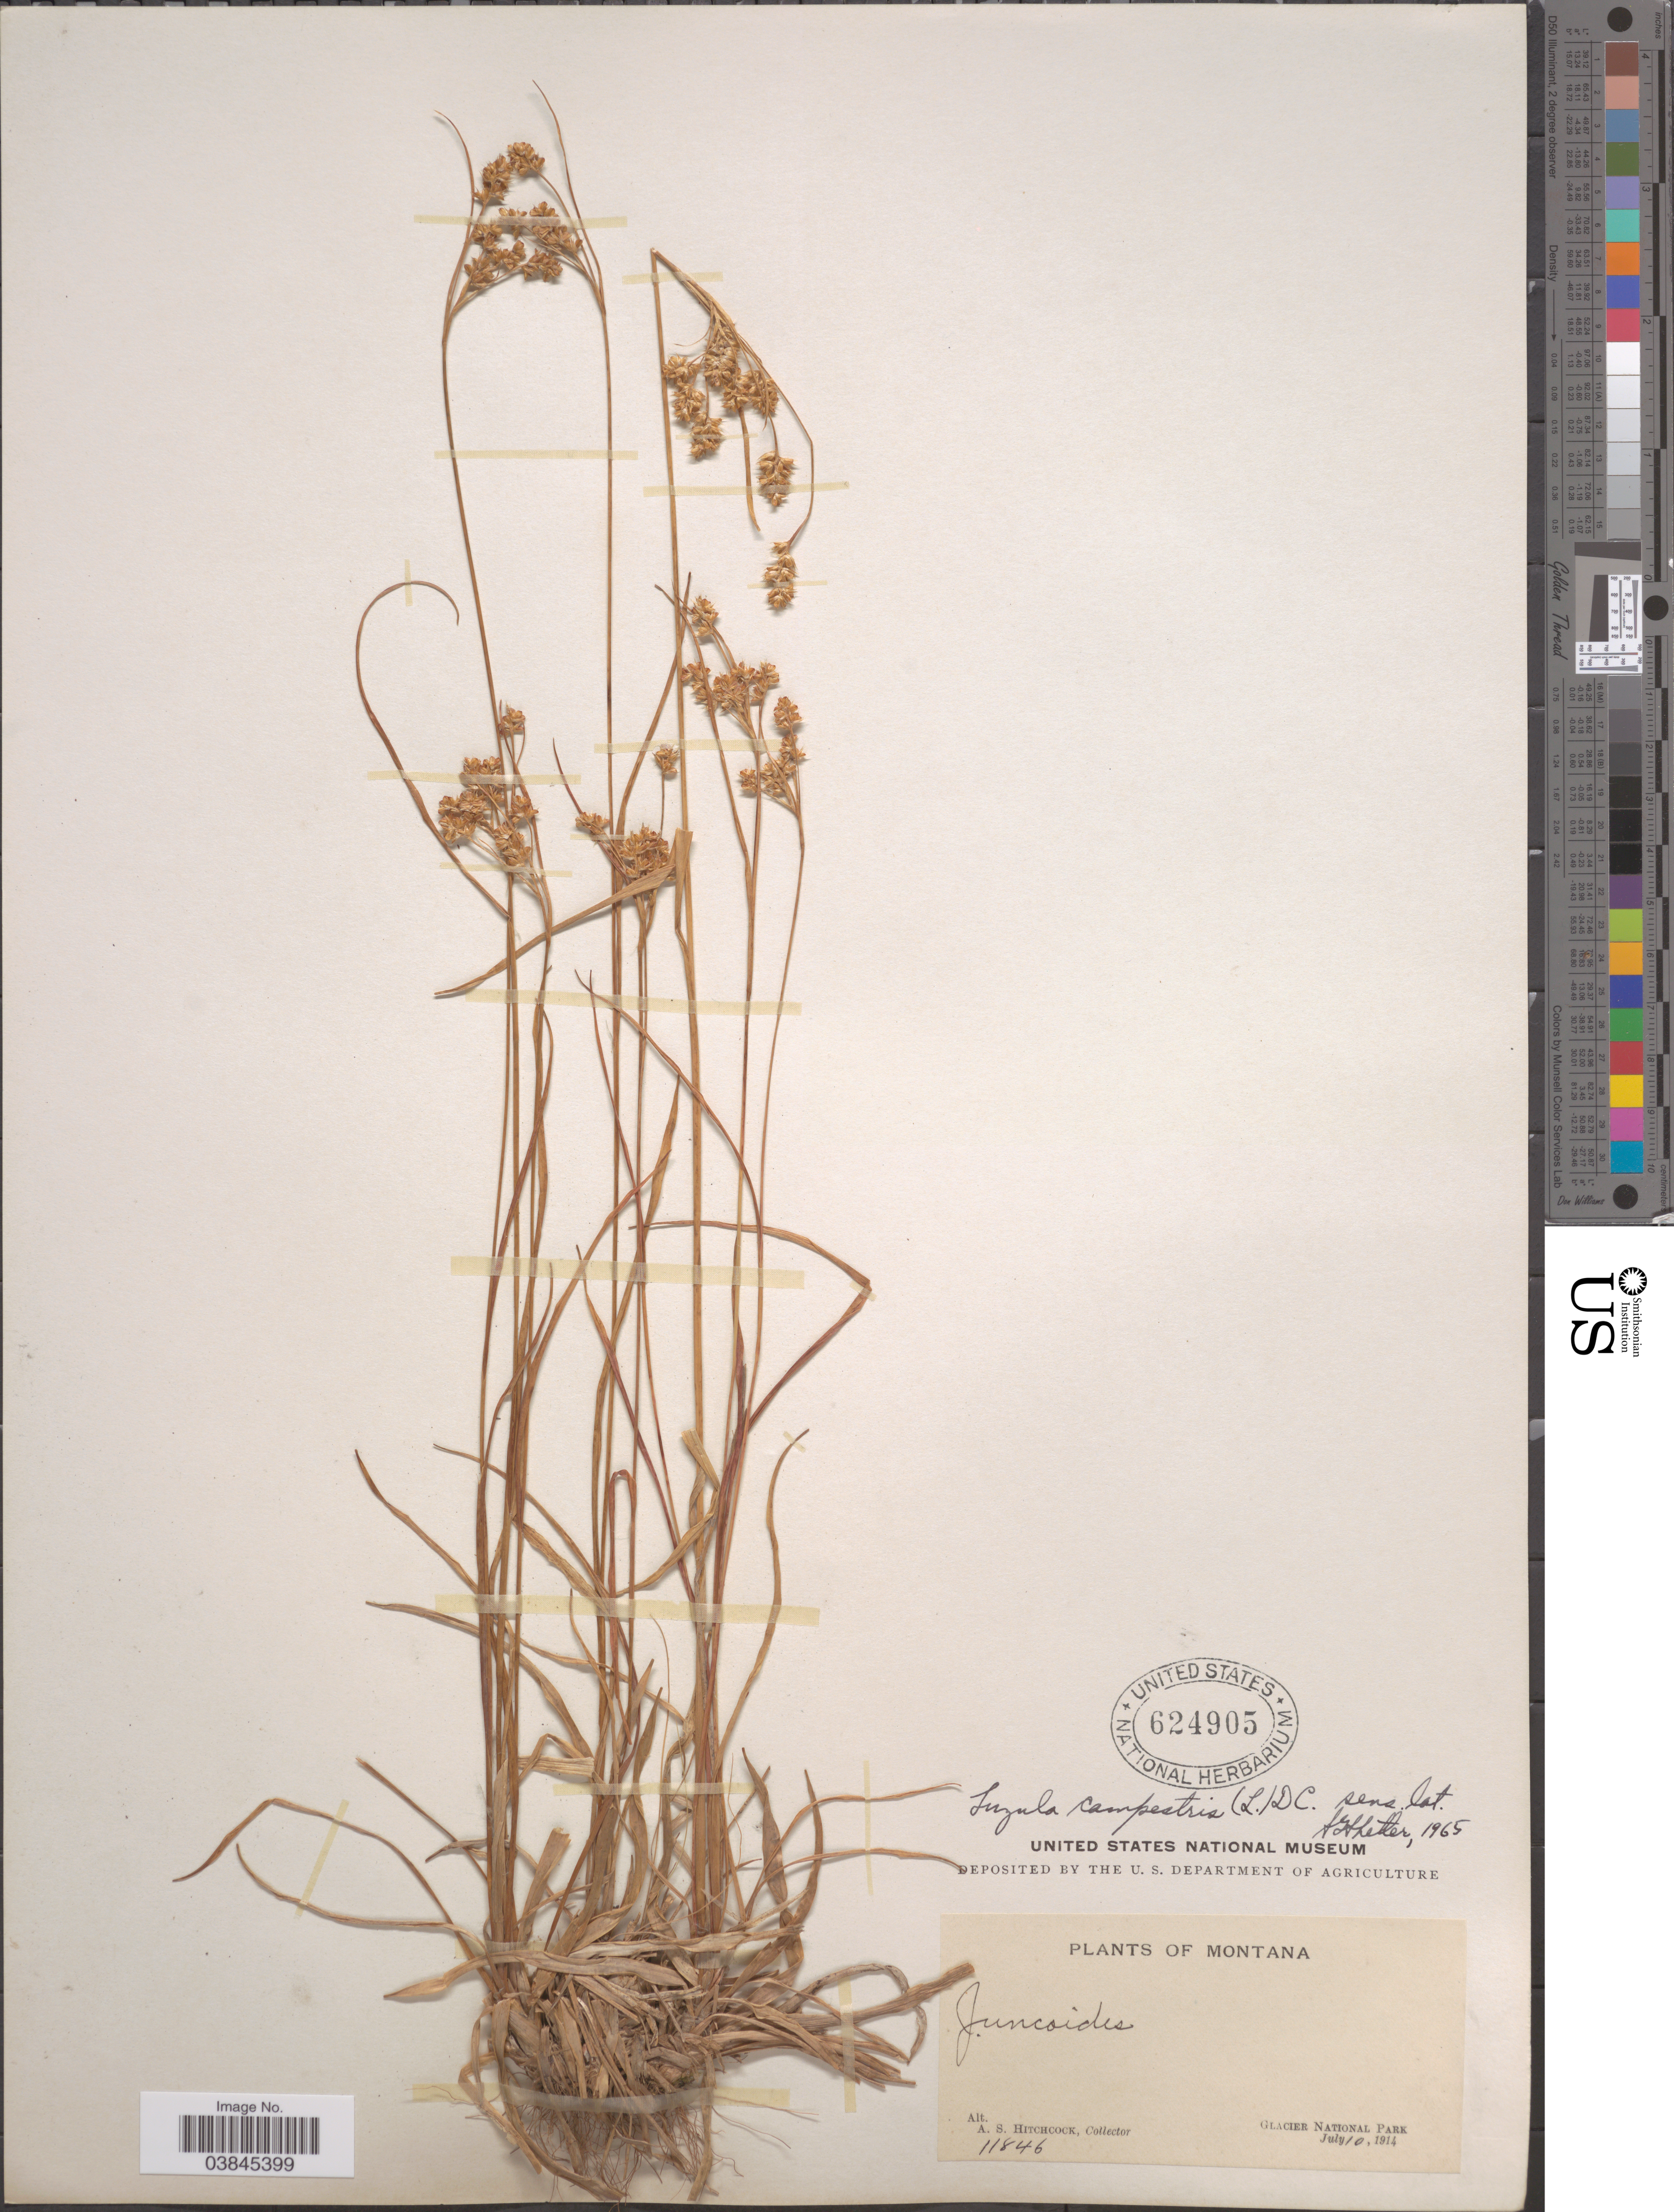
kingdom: Plantae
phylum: Tracheophyta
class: Liliopsida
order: Poales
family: Juncaceae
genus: Luzula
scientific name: Luzula campestris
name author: (L.) DC.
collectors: A. S. Hitchcock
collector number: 11846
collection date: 1914-07-10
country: United States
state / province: Montana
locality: Glacier National Park.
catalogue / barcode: US 624905